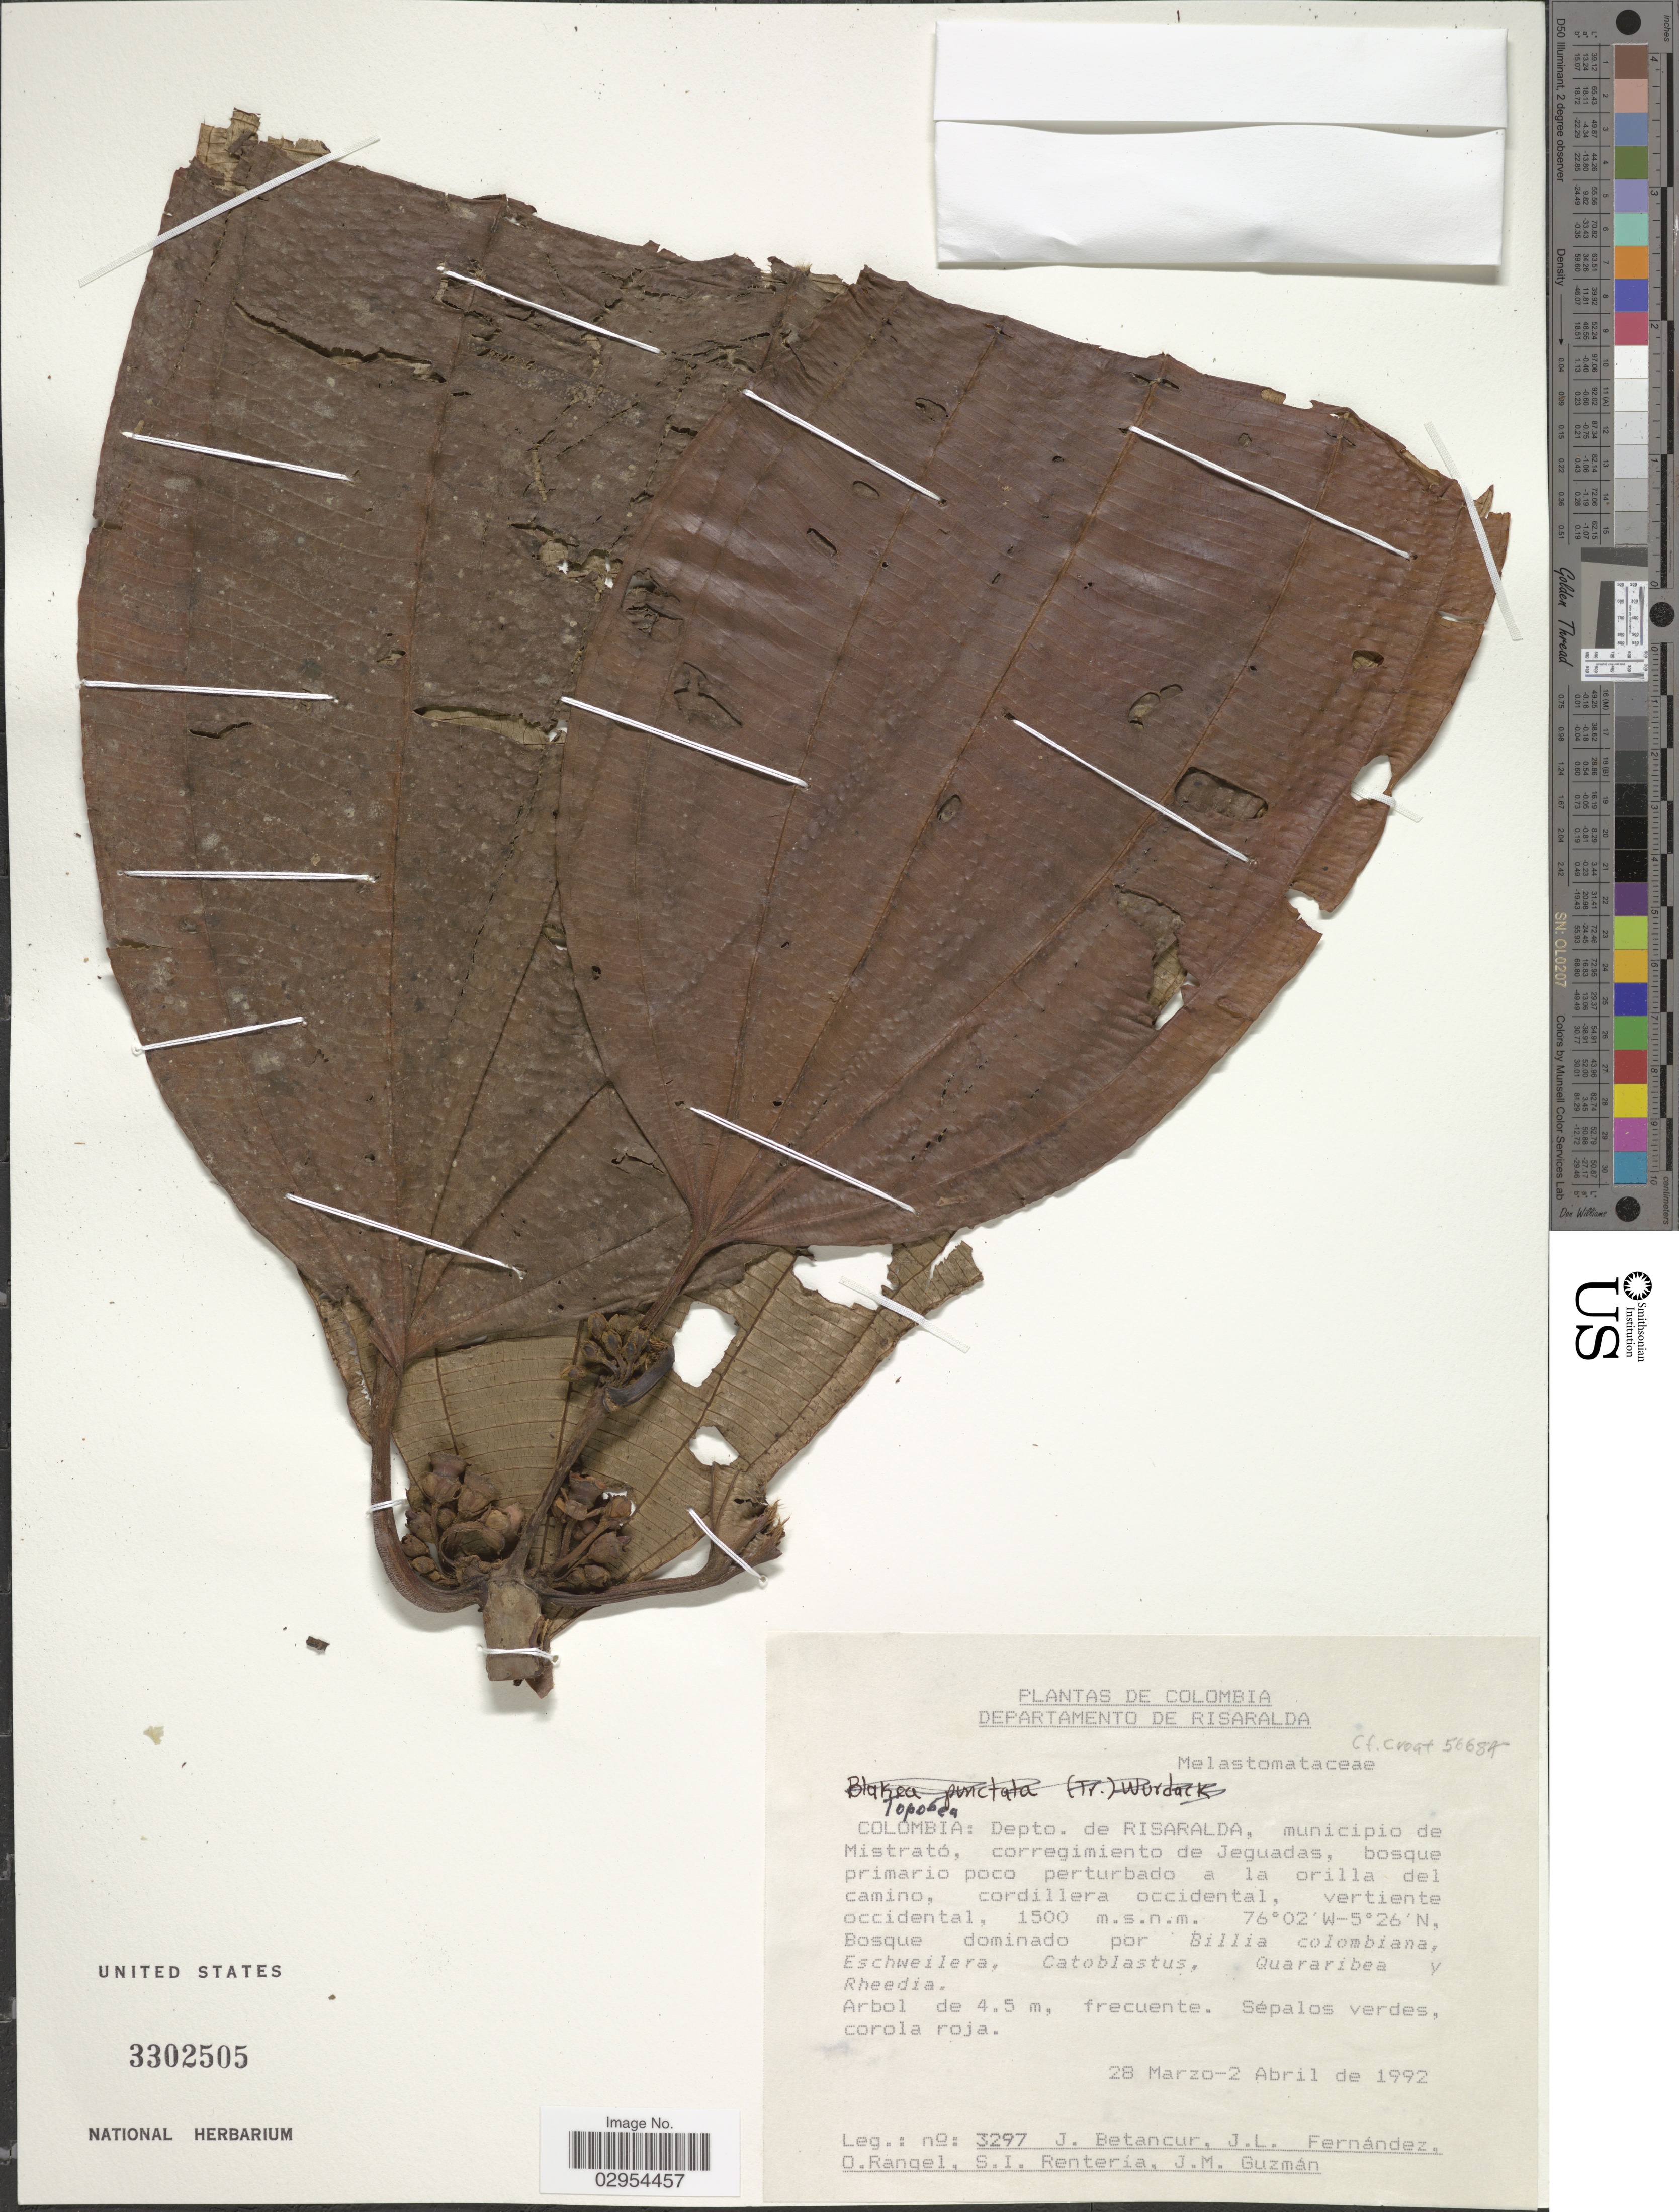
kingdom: Plantae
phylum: Tracheophyta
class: Magnoliopsida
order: Myrtales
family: Melastomataceae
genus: Topobea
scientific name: Topobea sp.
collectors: J. Betancur, J. Fernández, O. Rangel, S. Renteria & J. Guzman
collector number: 3297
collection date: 1992-03-28/1992-04-02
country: Colombia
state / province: Risaralda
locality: Depto. de Risaralda, municipio de Mistrató, corregimiento de Jeguadas.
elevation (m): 1500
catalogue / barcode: US 3302505